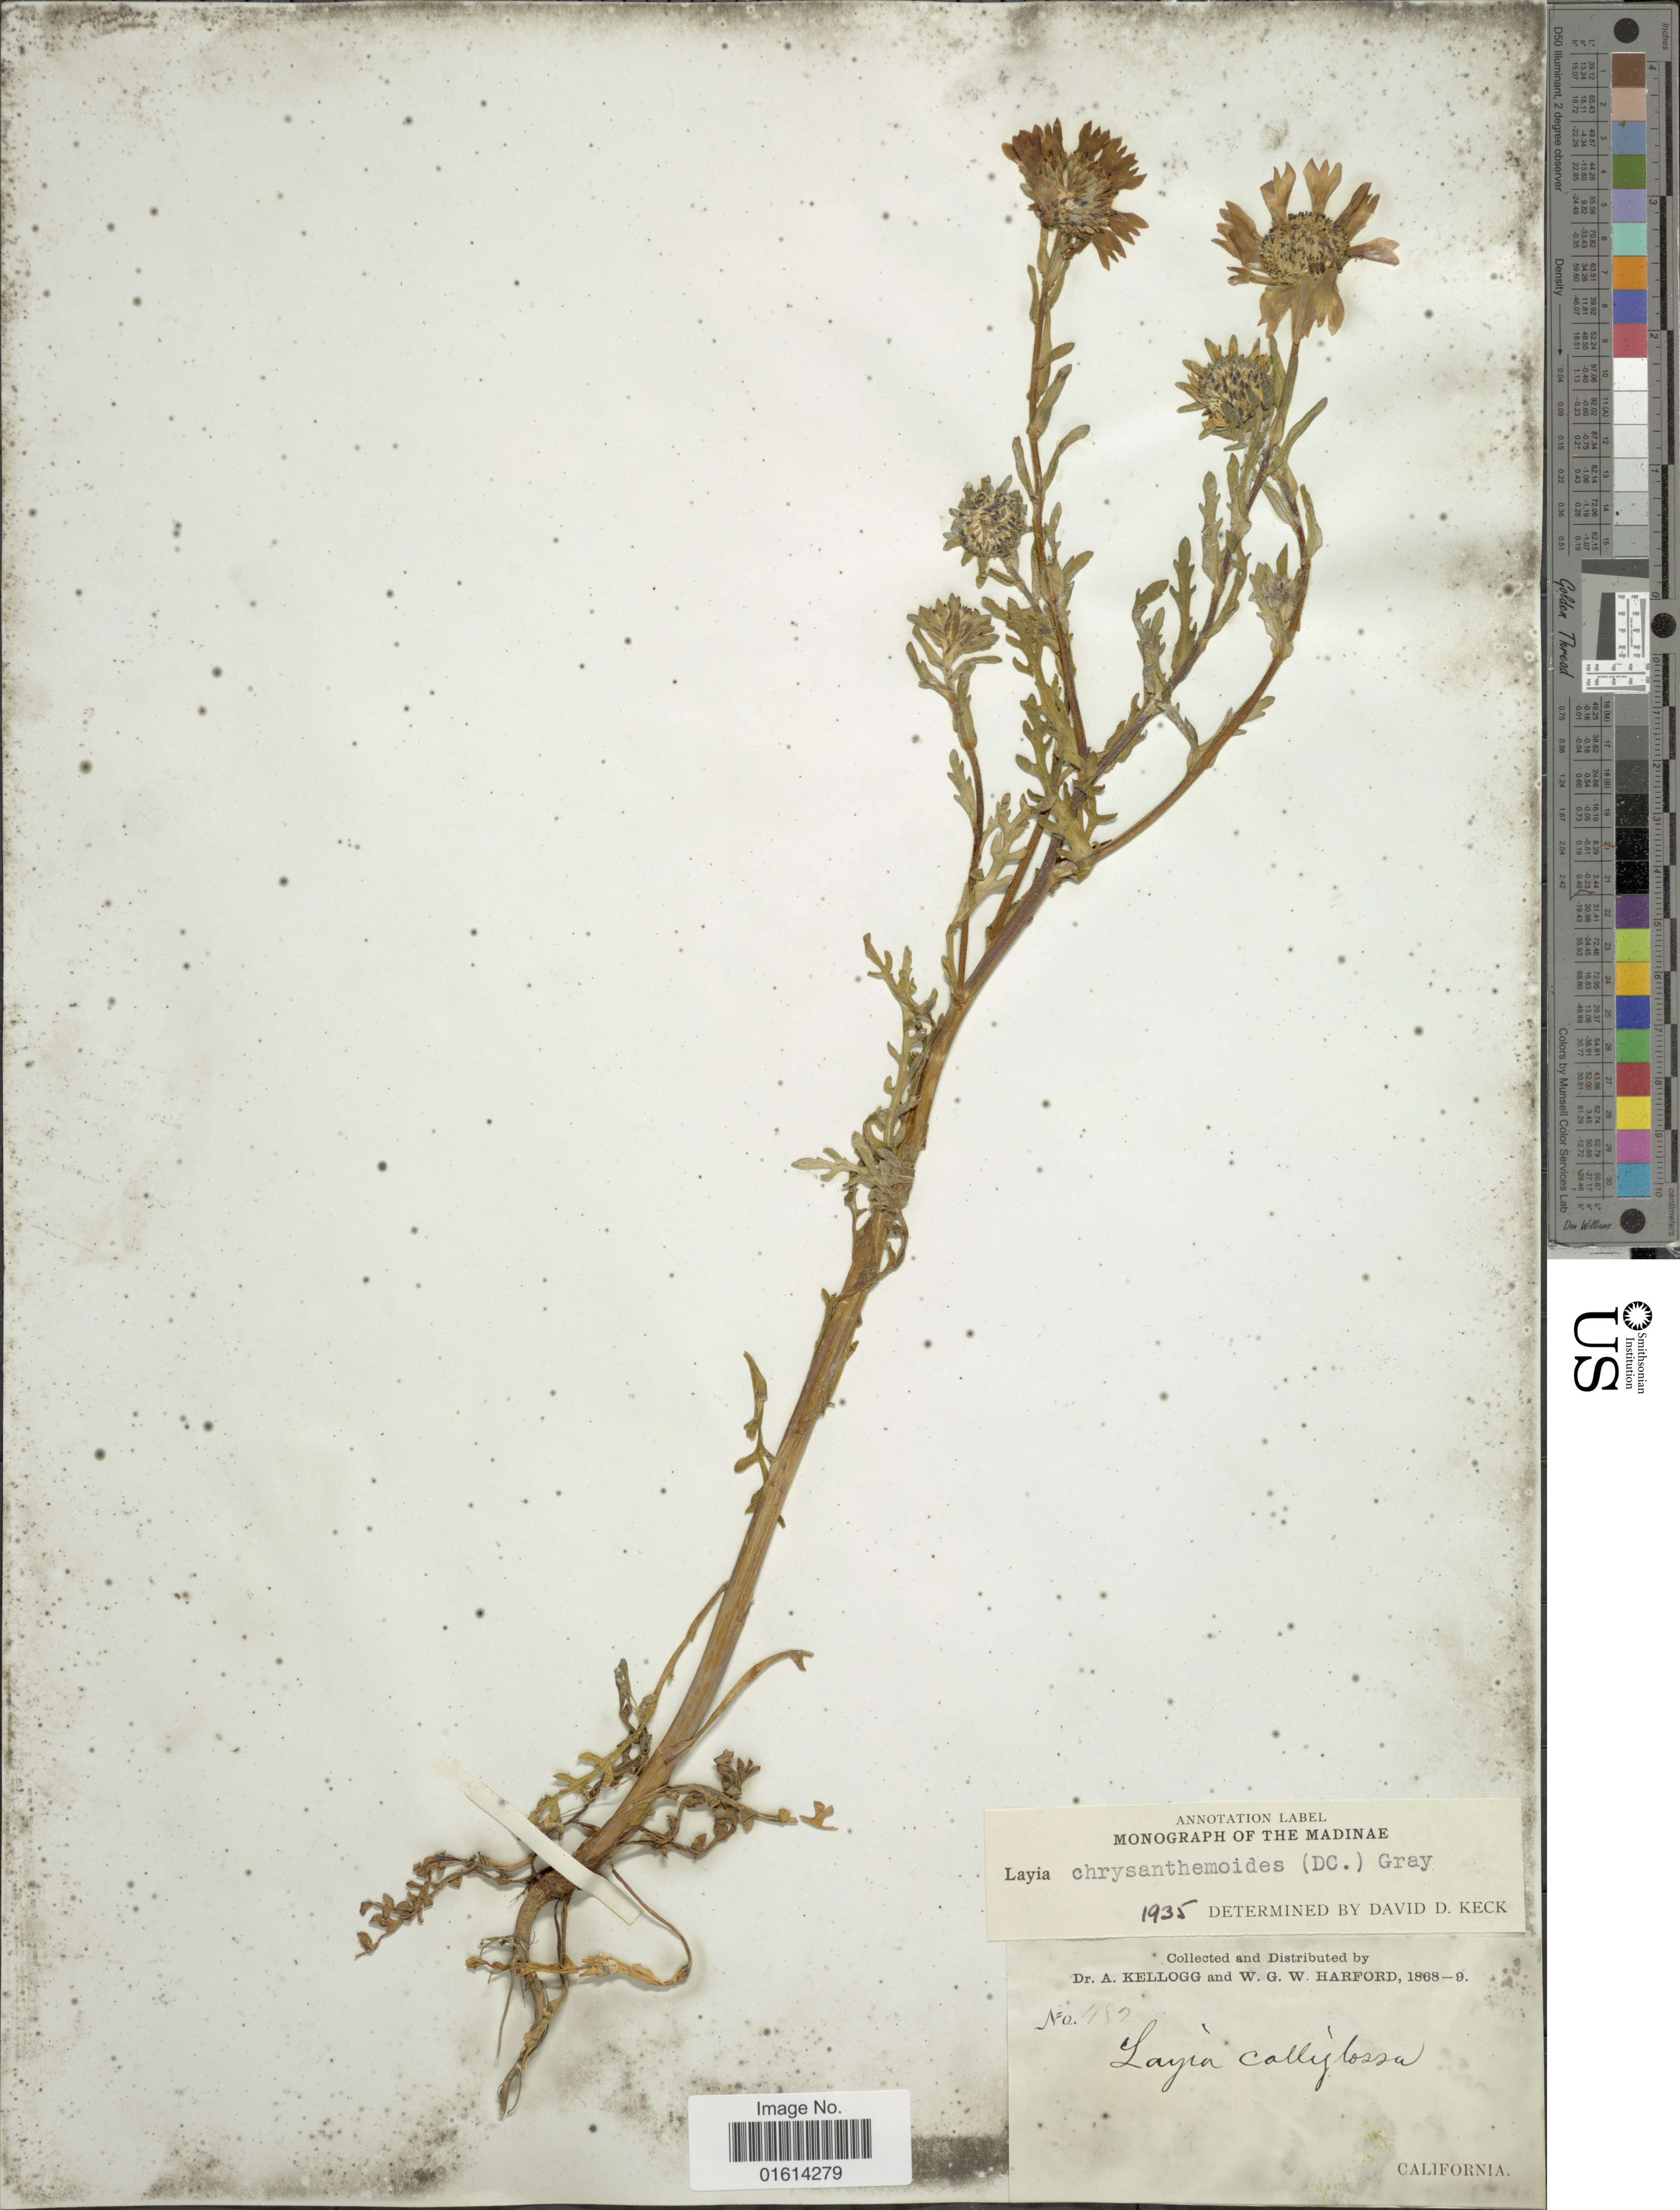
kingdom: Plantae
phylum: Tracheophyta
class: Magnoliopsida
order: Asterales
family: Asteraceae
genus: Layia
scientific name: Layia chrysanthemoides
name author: (DC.) A. Gray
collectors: A. Kellogg & W. G. W. Harford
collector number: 482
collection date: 1868/1869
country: United States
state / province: California